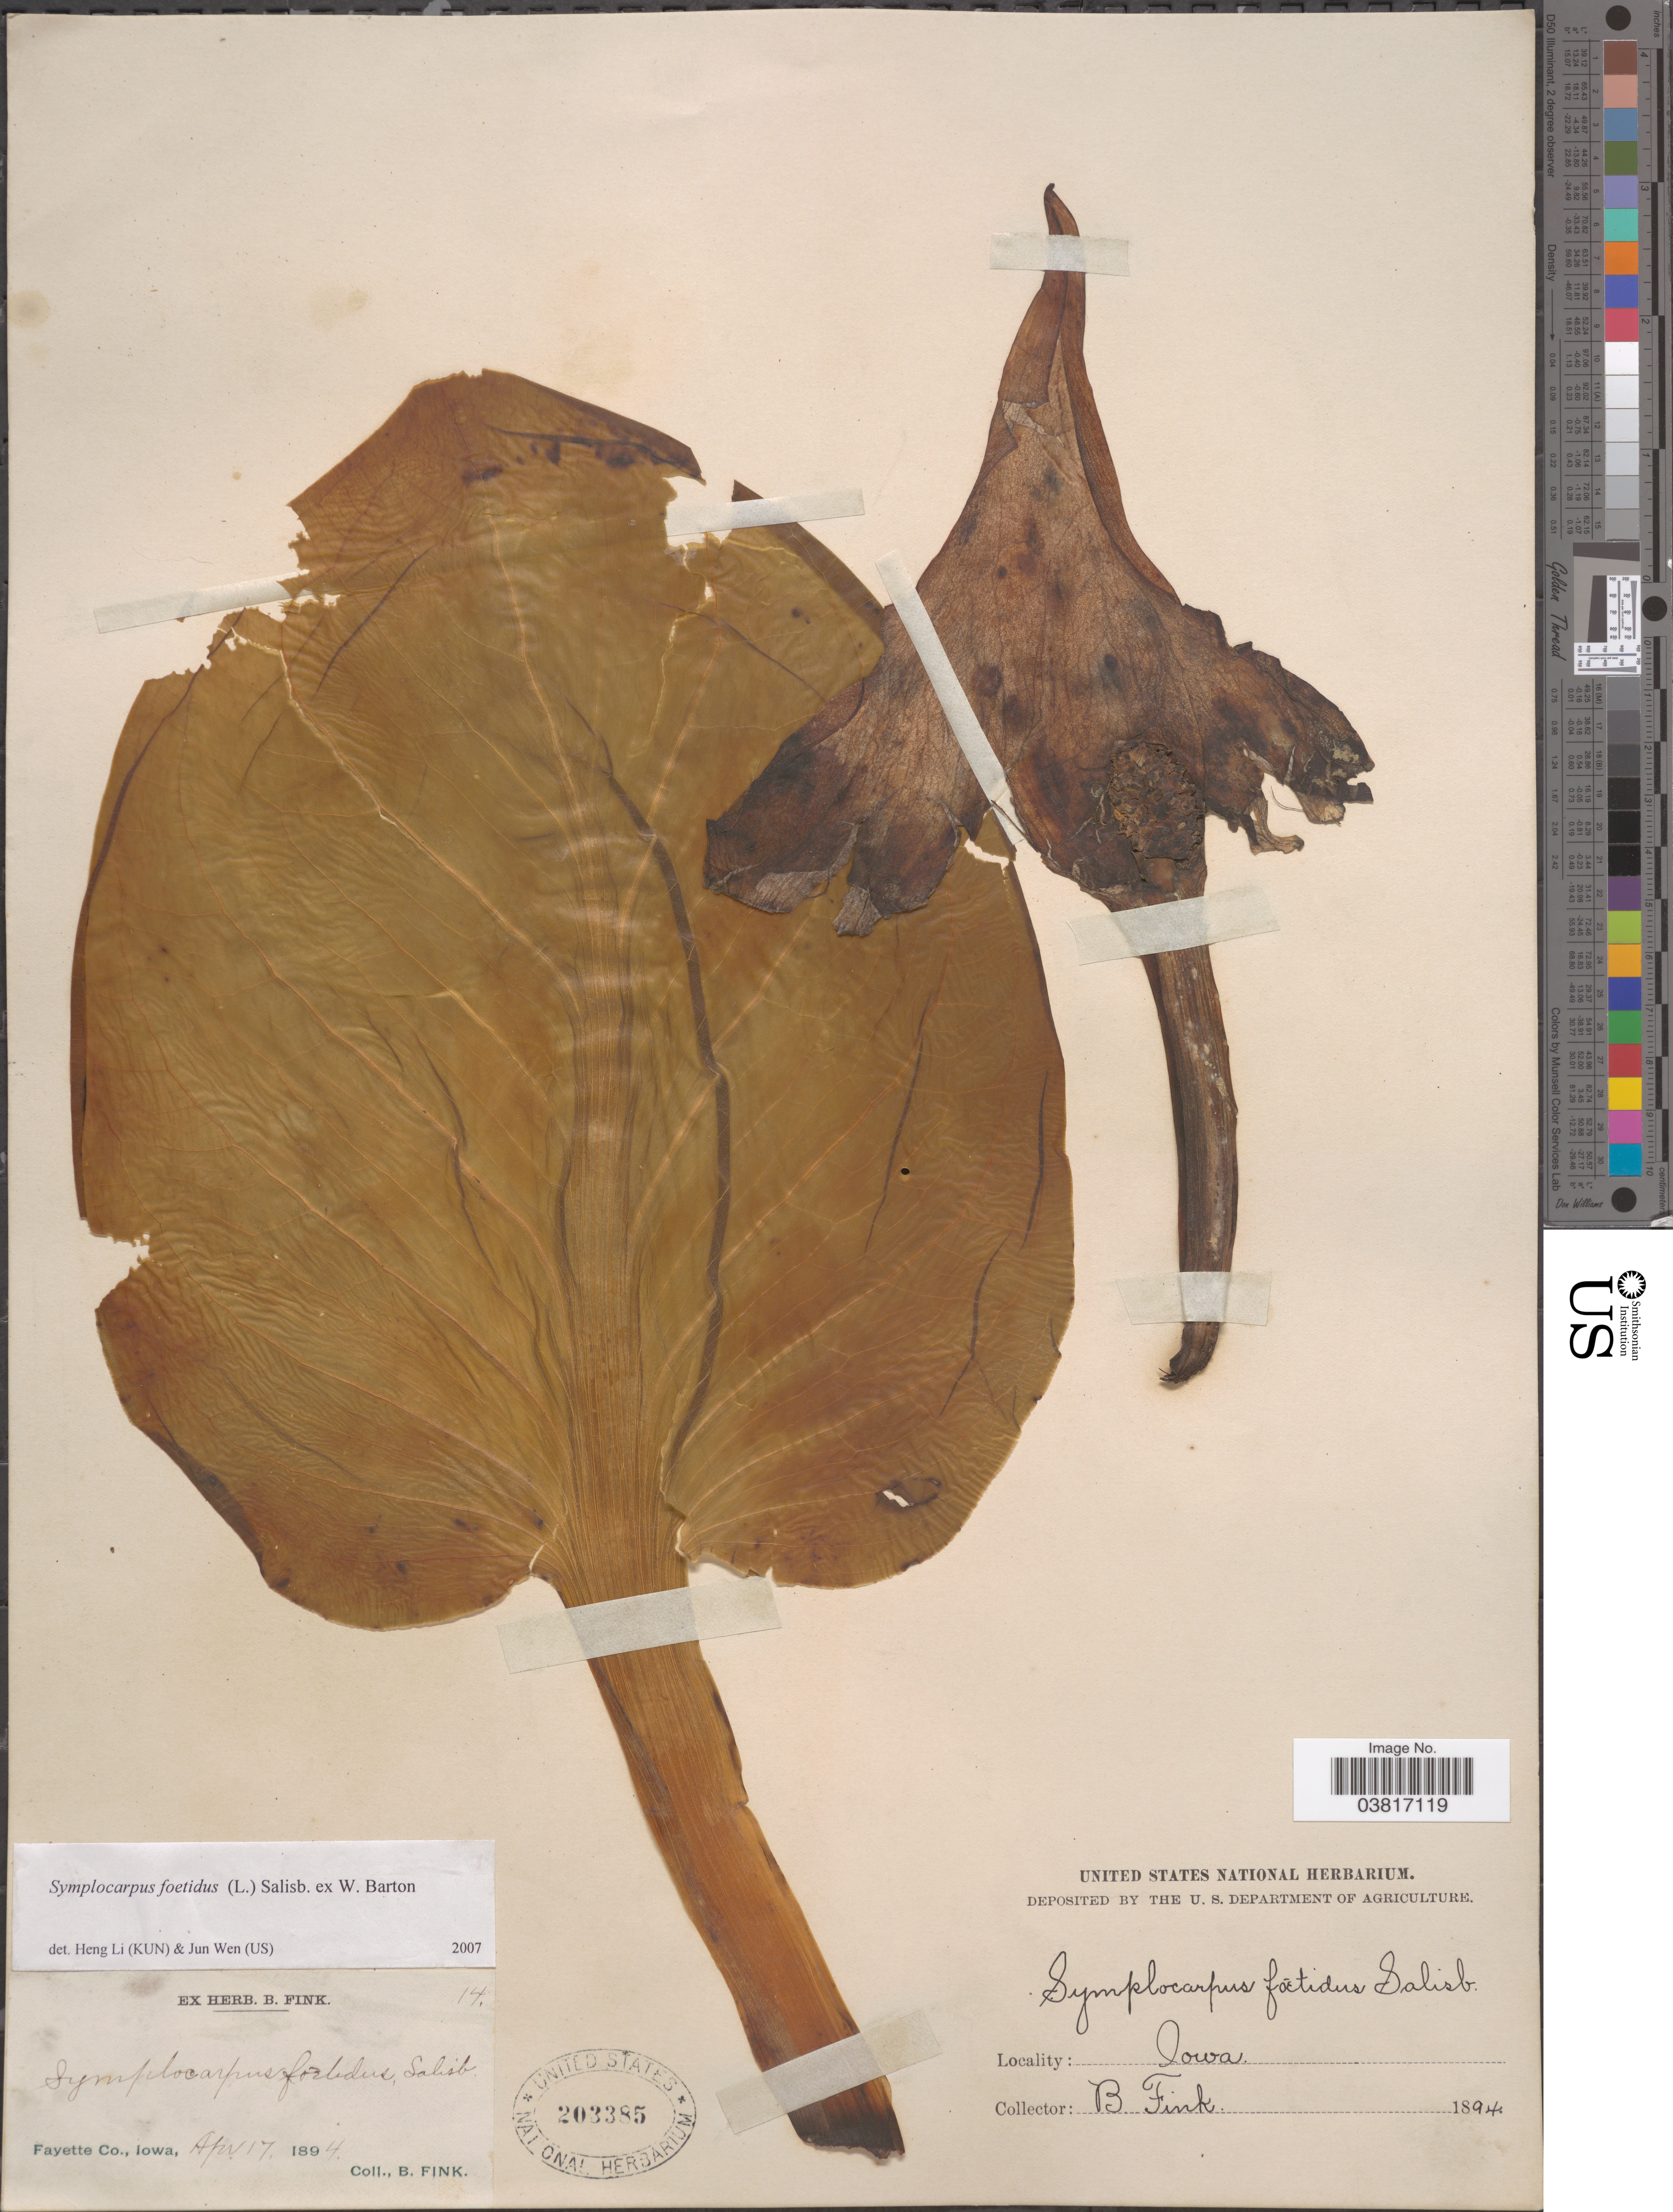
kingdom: Plantae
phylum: Tracheophyta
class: Liliopsida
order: Alismatales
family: Araceae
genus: Symplocarpus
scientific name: Symplocarpus foetidus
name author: (L.) W. Salisb. ex W.P.C. Barton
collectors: B. Fink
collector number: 14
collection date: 1894-04-17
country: United States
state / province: Iowa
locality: Fayette Co.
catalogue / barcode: US 203385